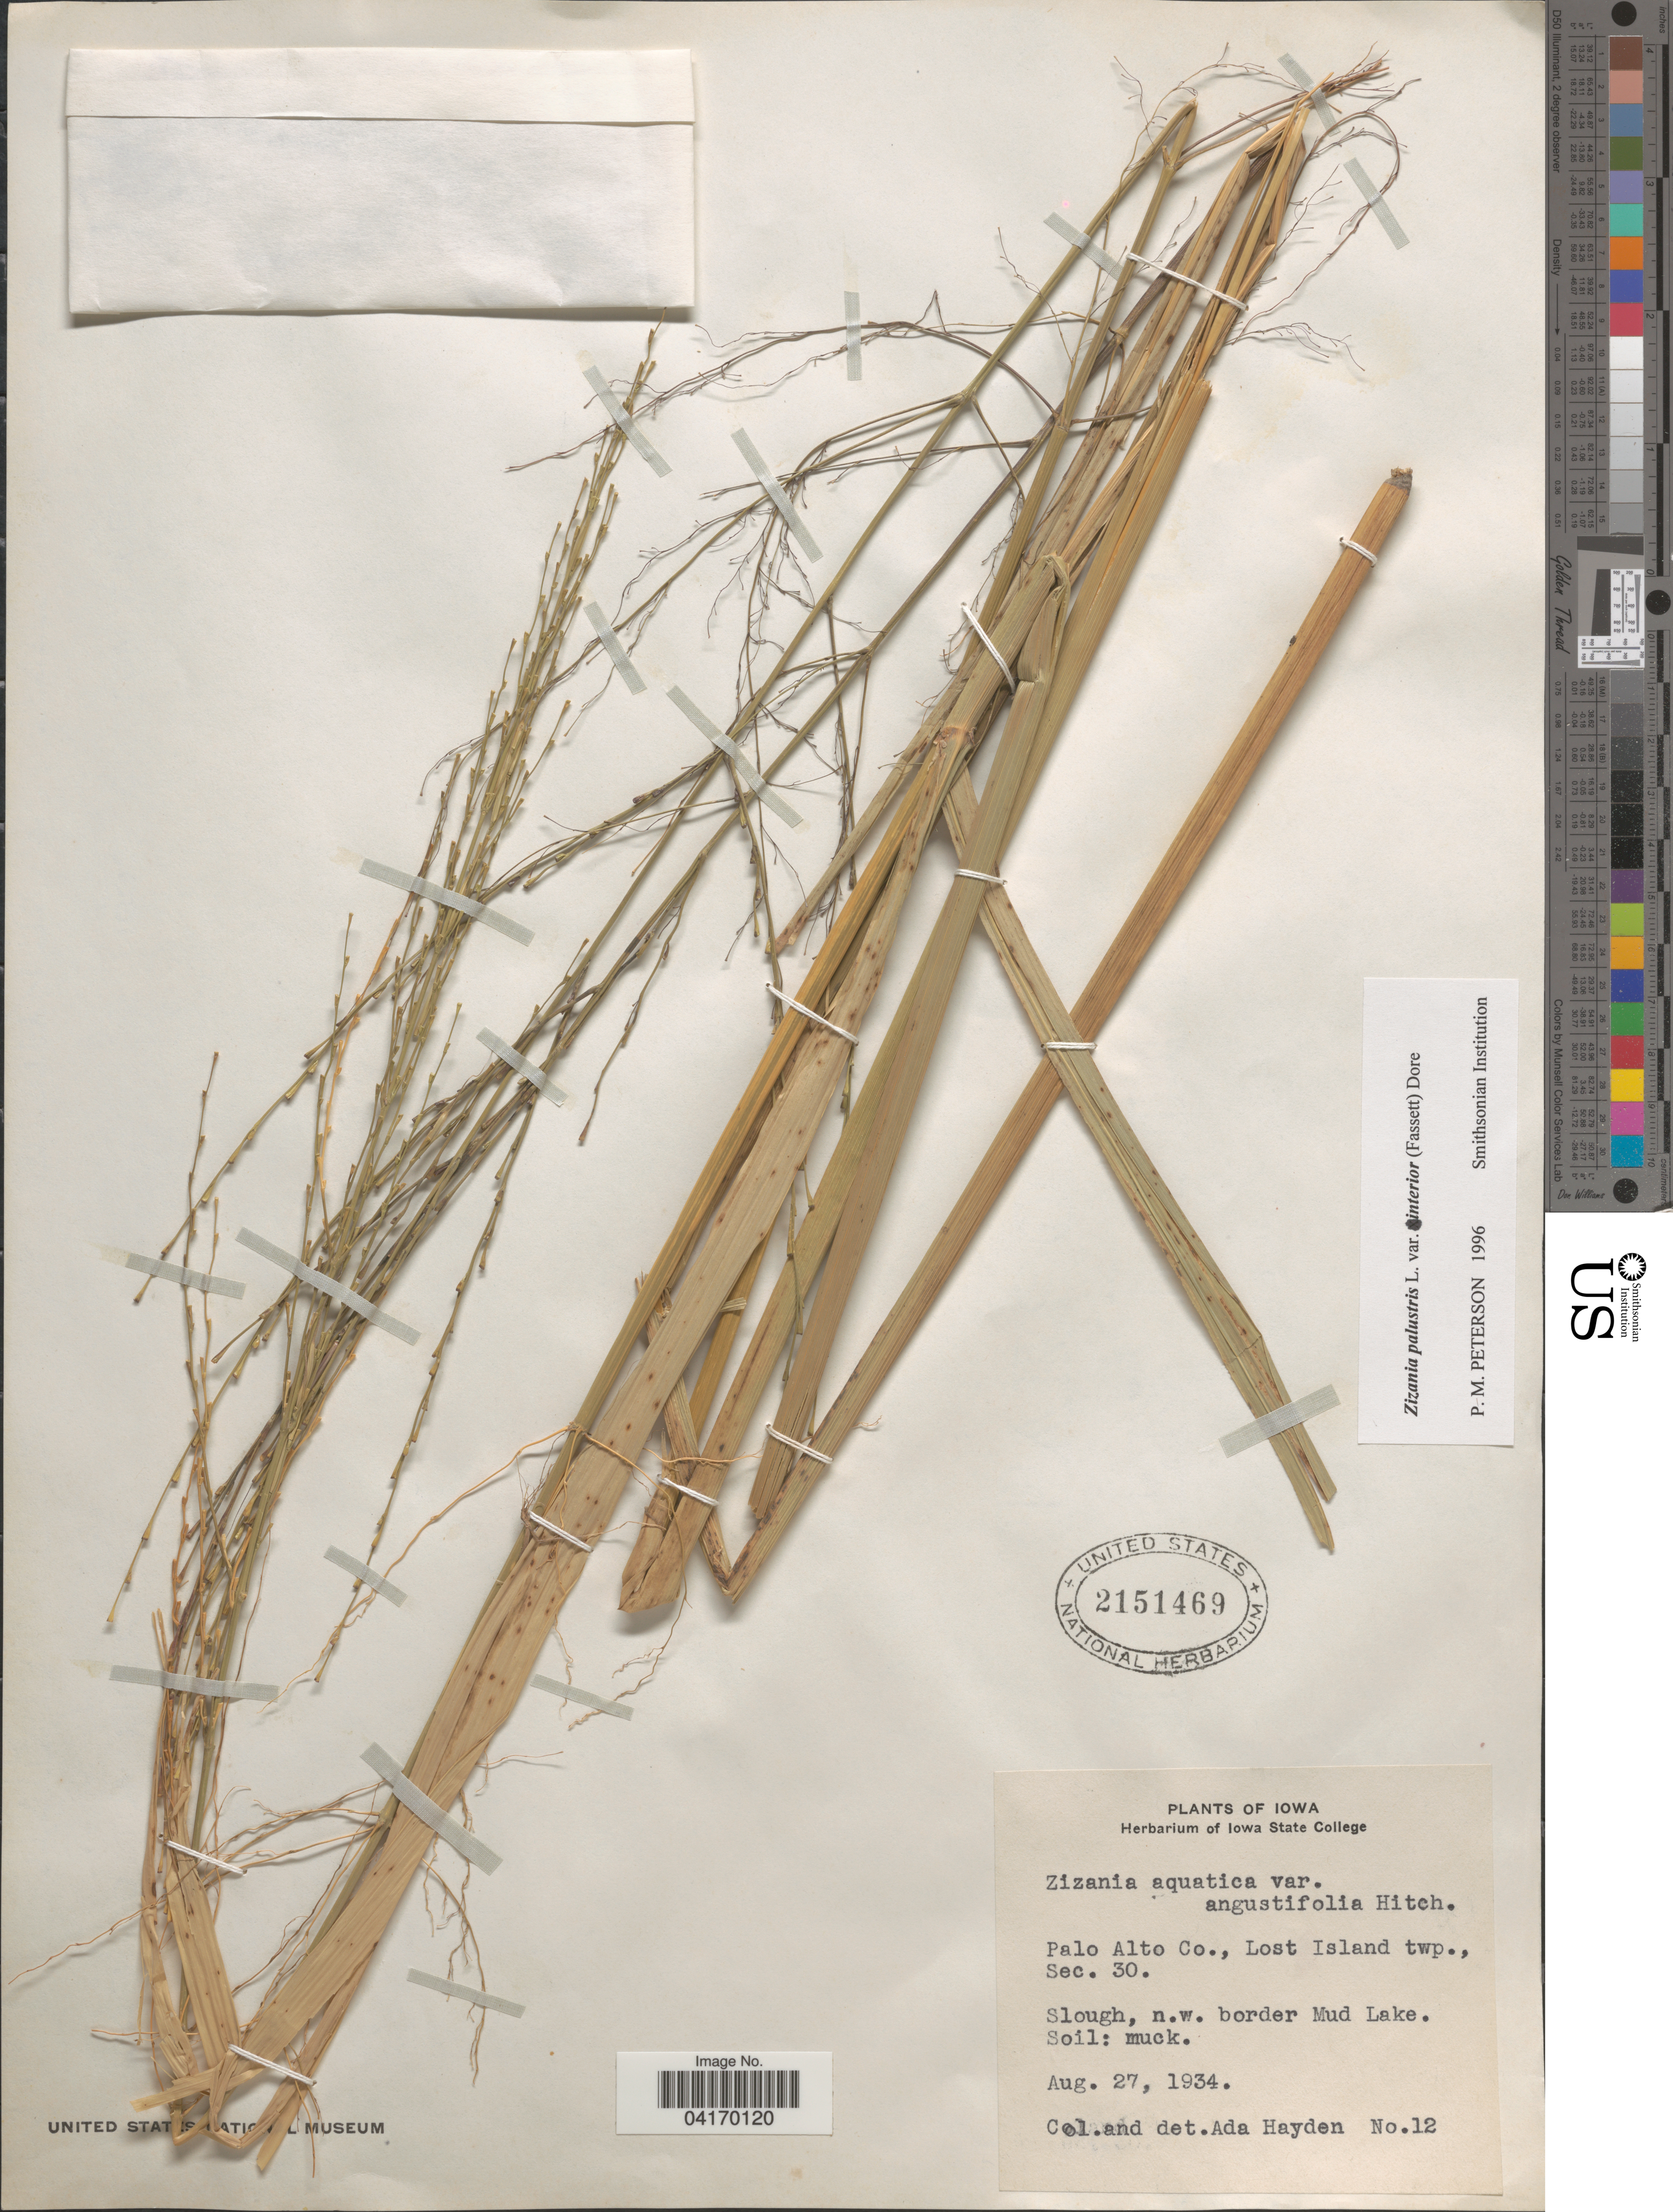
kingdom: Plantae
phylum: Tracheophyta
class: Liliopsida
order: Poales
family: Poaceae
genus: Zizania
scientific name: Zizania aquatica var. interior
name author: Fassett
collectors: Ada Hayden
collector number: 12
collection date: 1934-08-27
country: United States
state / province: Iowa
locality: Palo Alto Co., Lost Island twp., Sec. 30. Slough, n.w. border Mud Lake.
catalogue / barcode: US 2151469